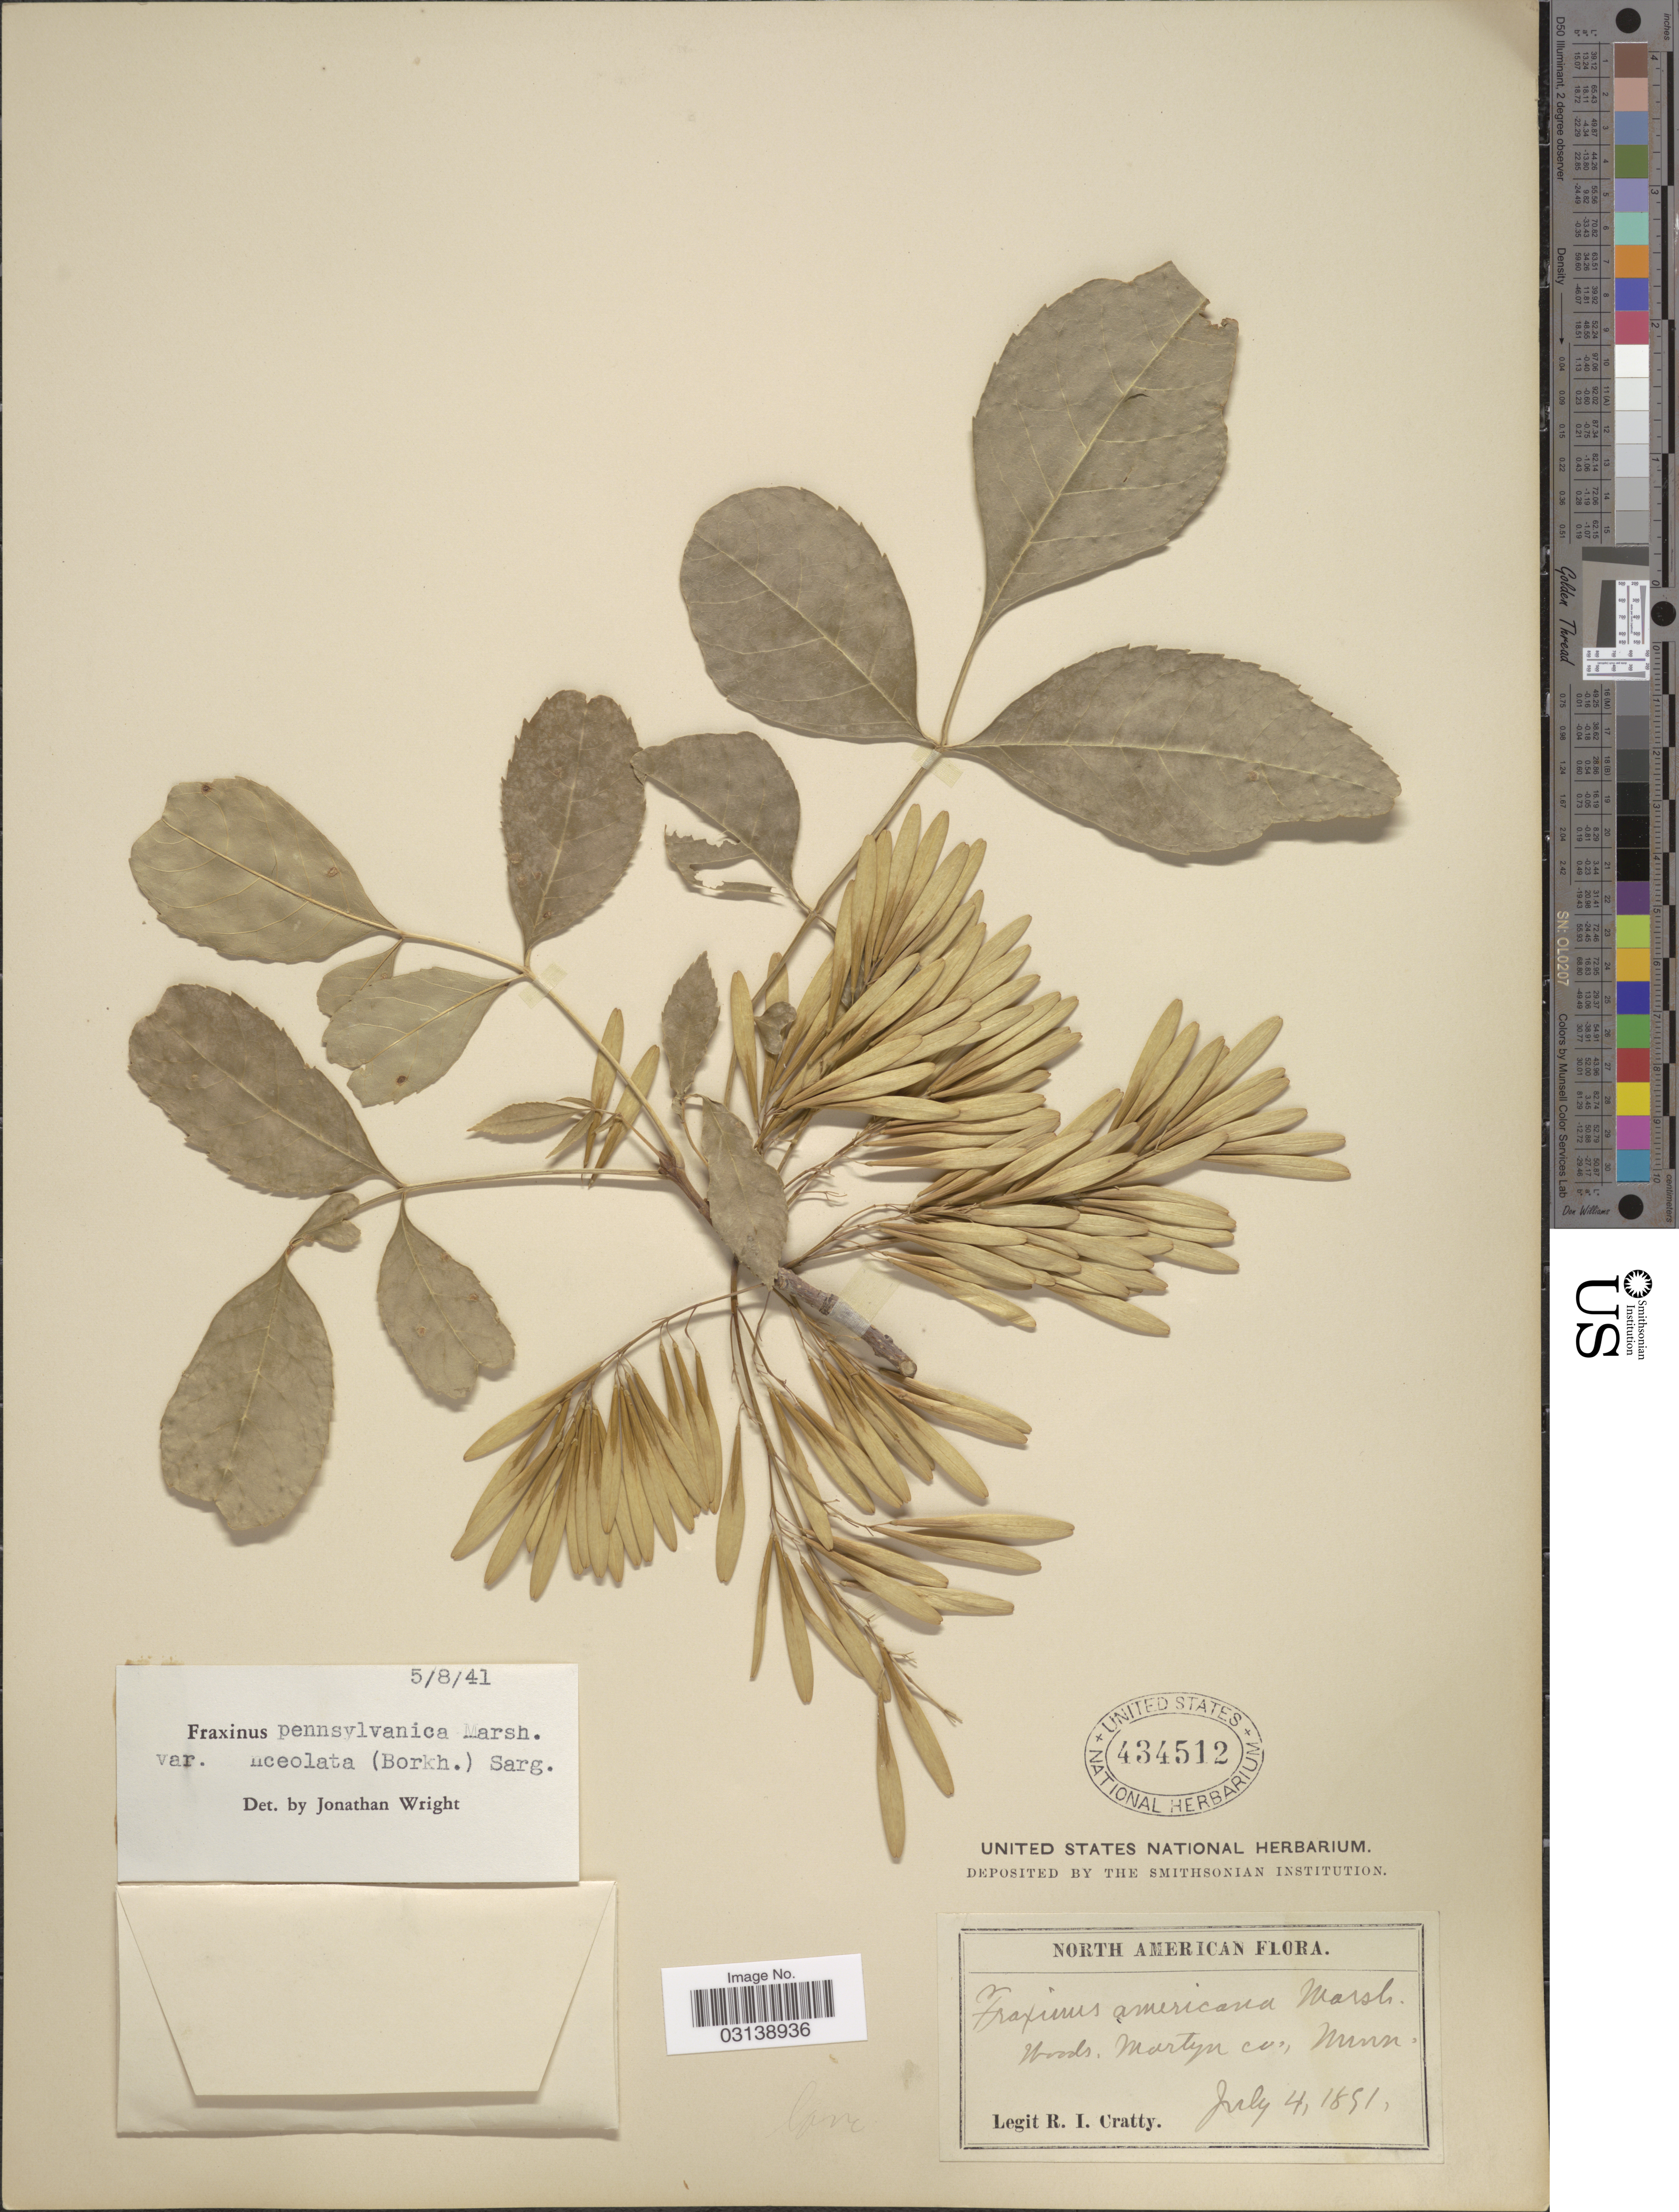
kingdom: Plantae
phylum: Tracheophyta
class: Magnoliopsida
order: Lamiales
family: Oleaceae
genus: Fraxinus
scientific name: Fraxinus pennsylvanica var. campestris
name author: (Britton) F.C. Gates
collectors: R. Cratty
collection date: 1851-07-04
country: United States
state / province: Minnesota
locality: Martyn Co.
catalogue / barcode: US 434512